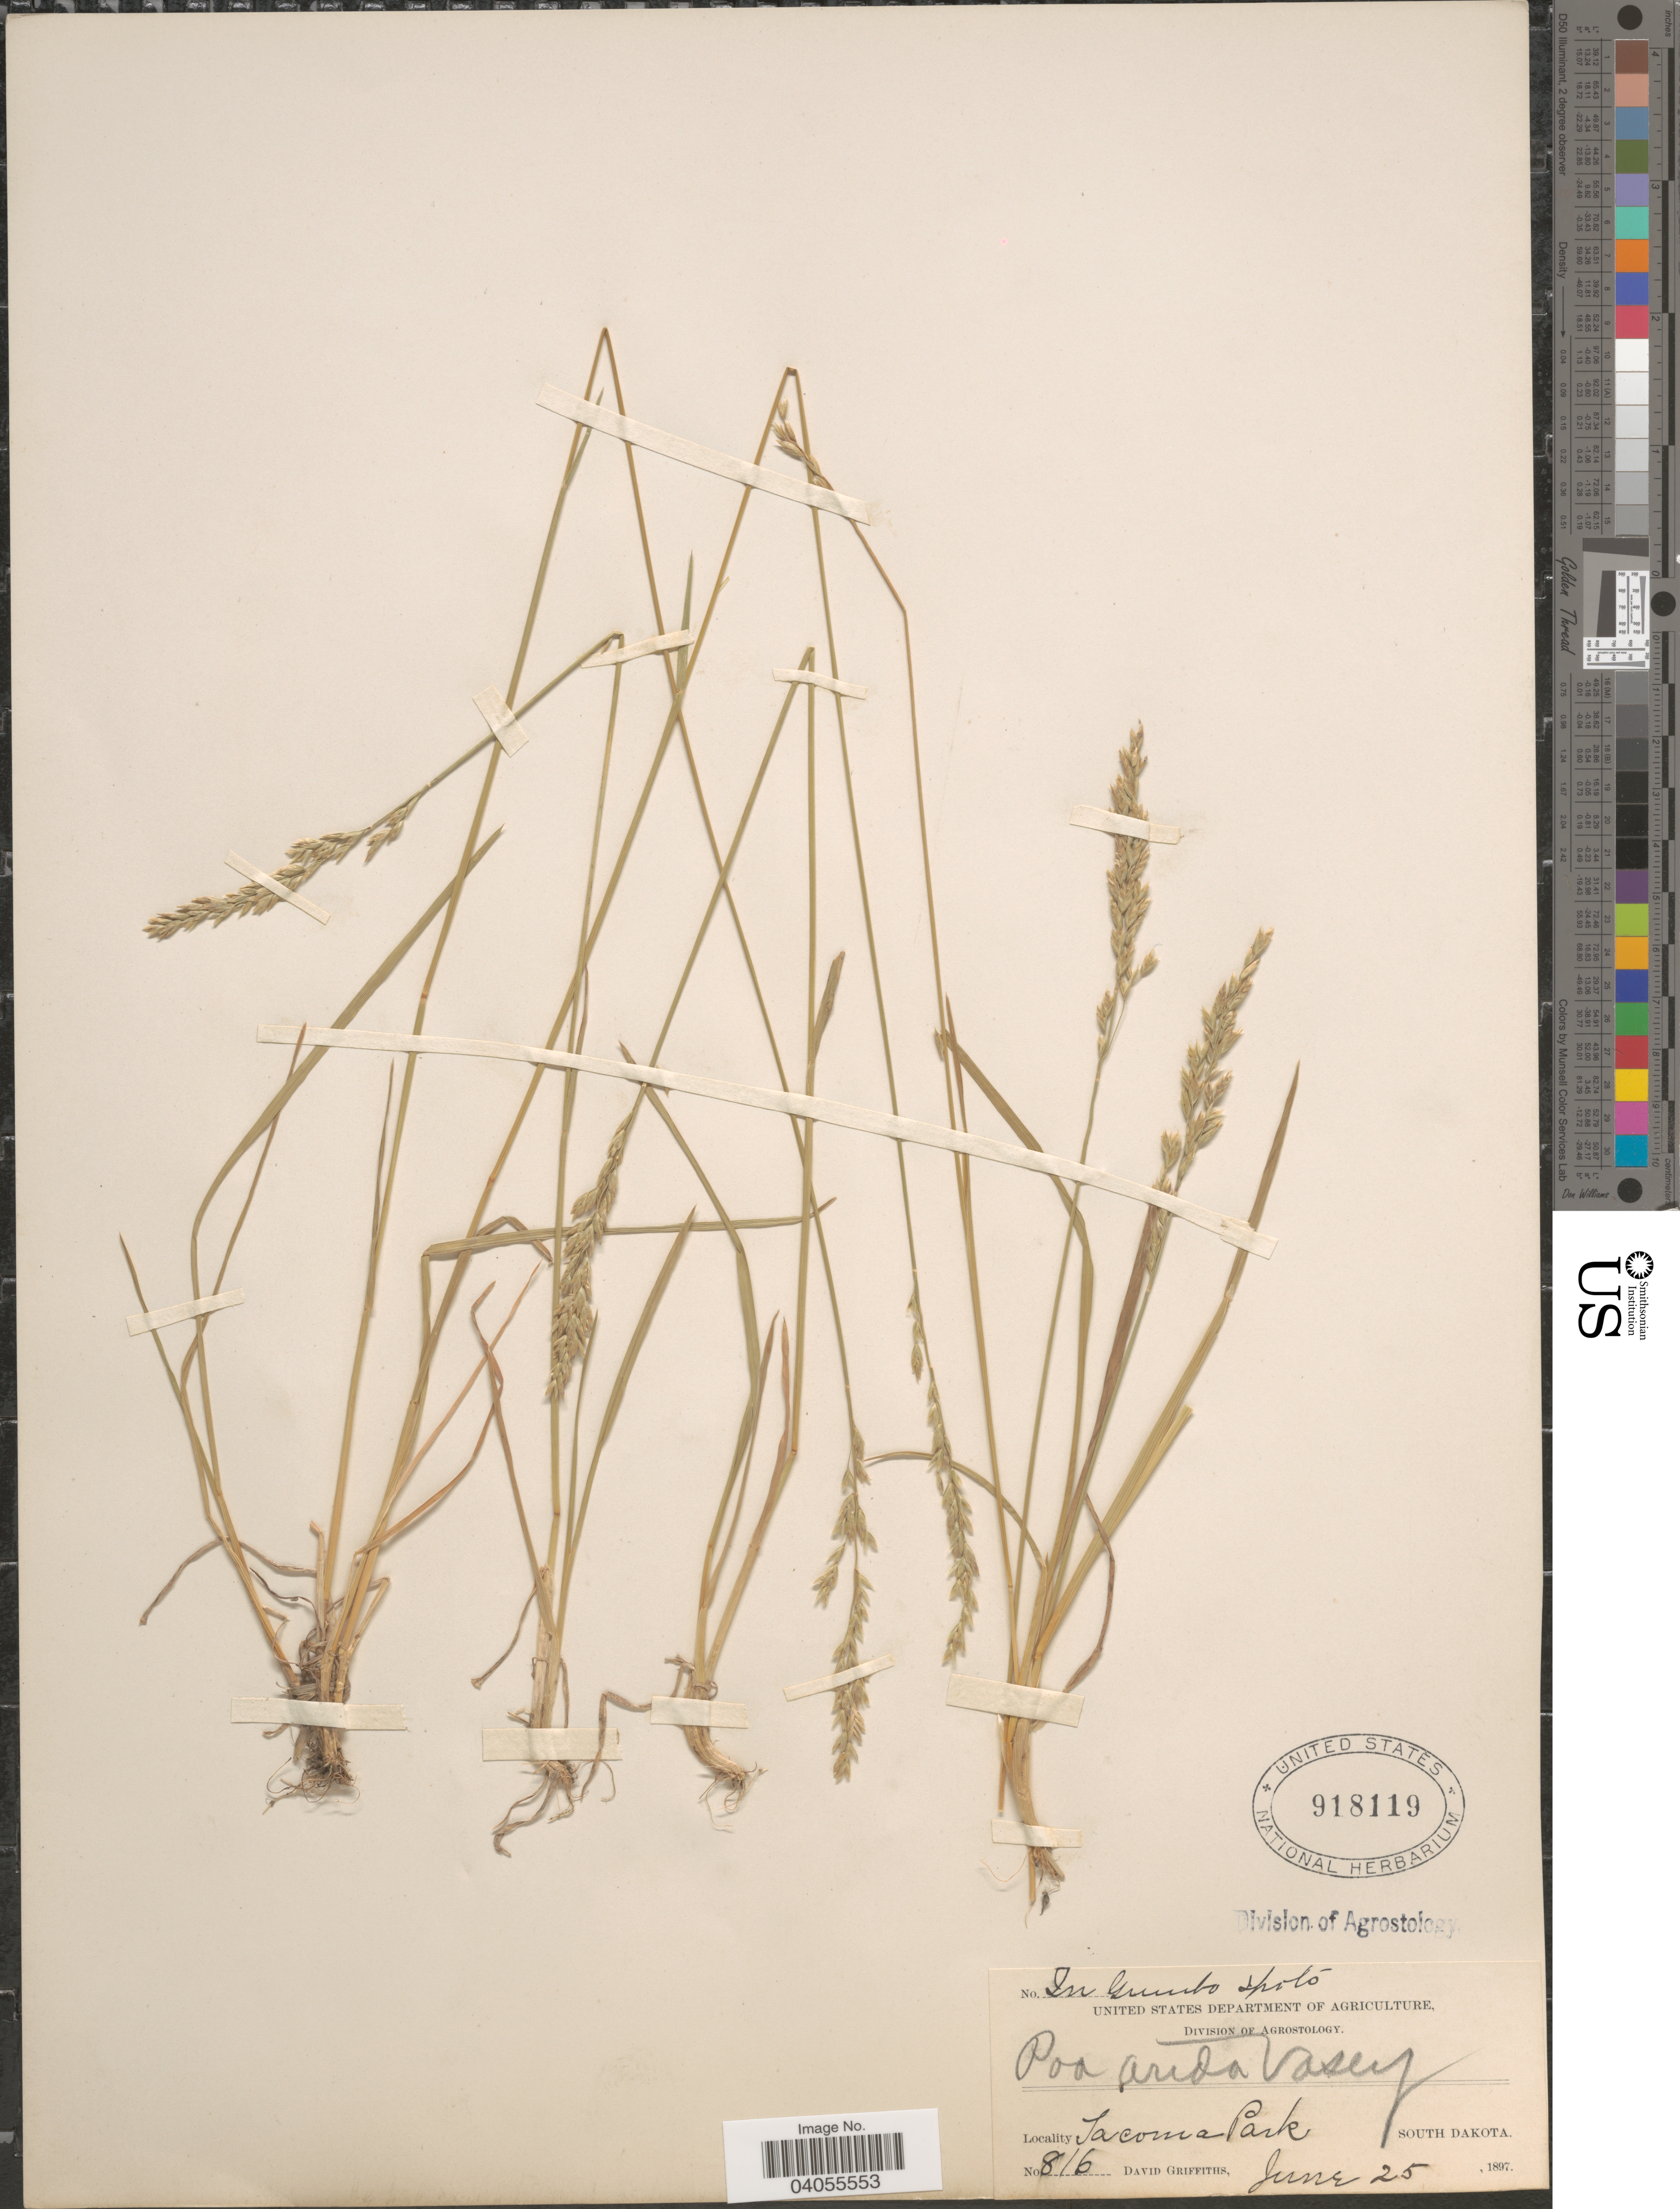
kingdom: Plantae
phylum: Tracheophyta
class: Liliopsida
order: Poales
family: Poaceae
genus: Poa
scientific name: Poa arida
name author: Vasey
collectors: D. Griffiths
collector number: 816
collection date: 1897-06-25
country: United States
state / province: South Dakota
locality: Tacoma Park.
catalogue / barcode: US 918119